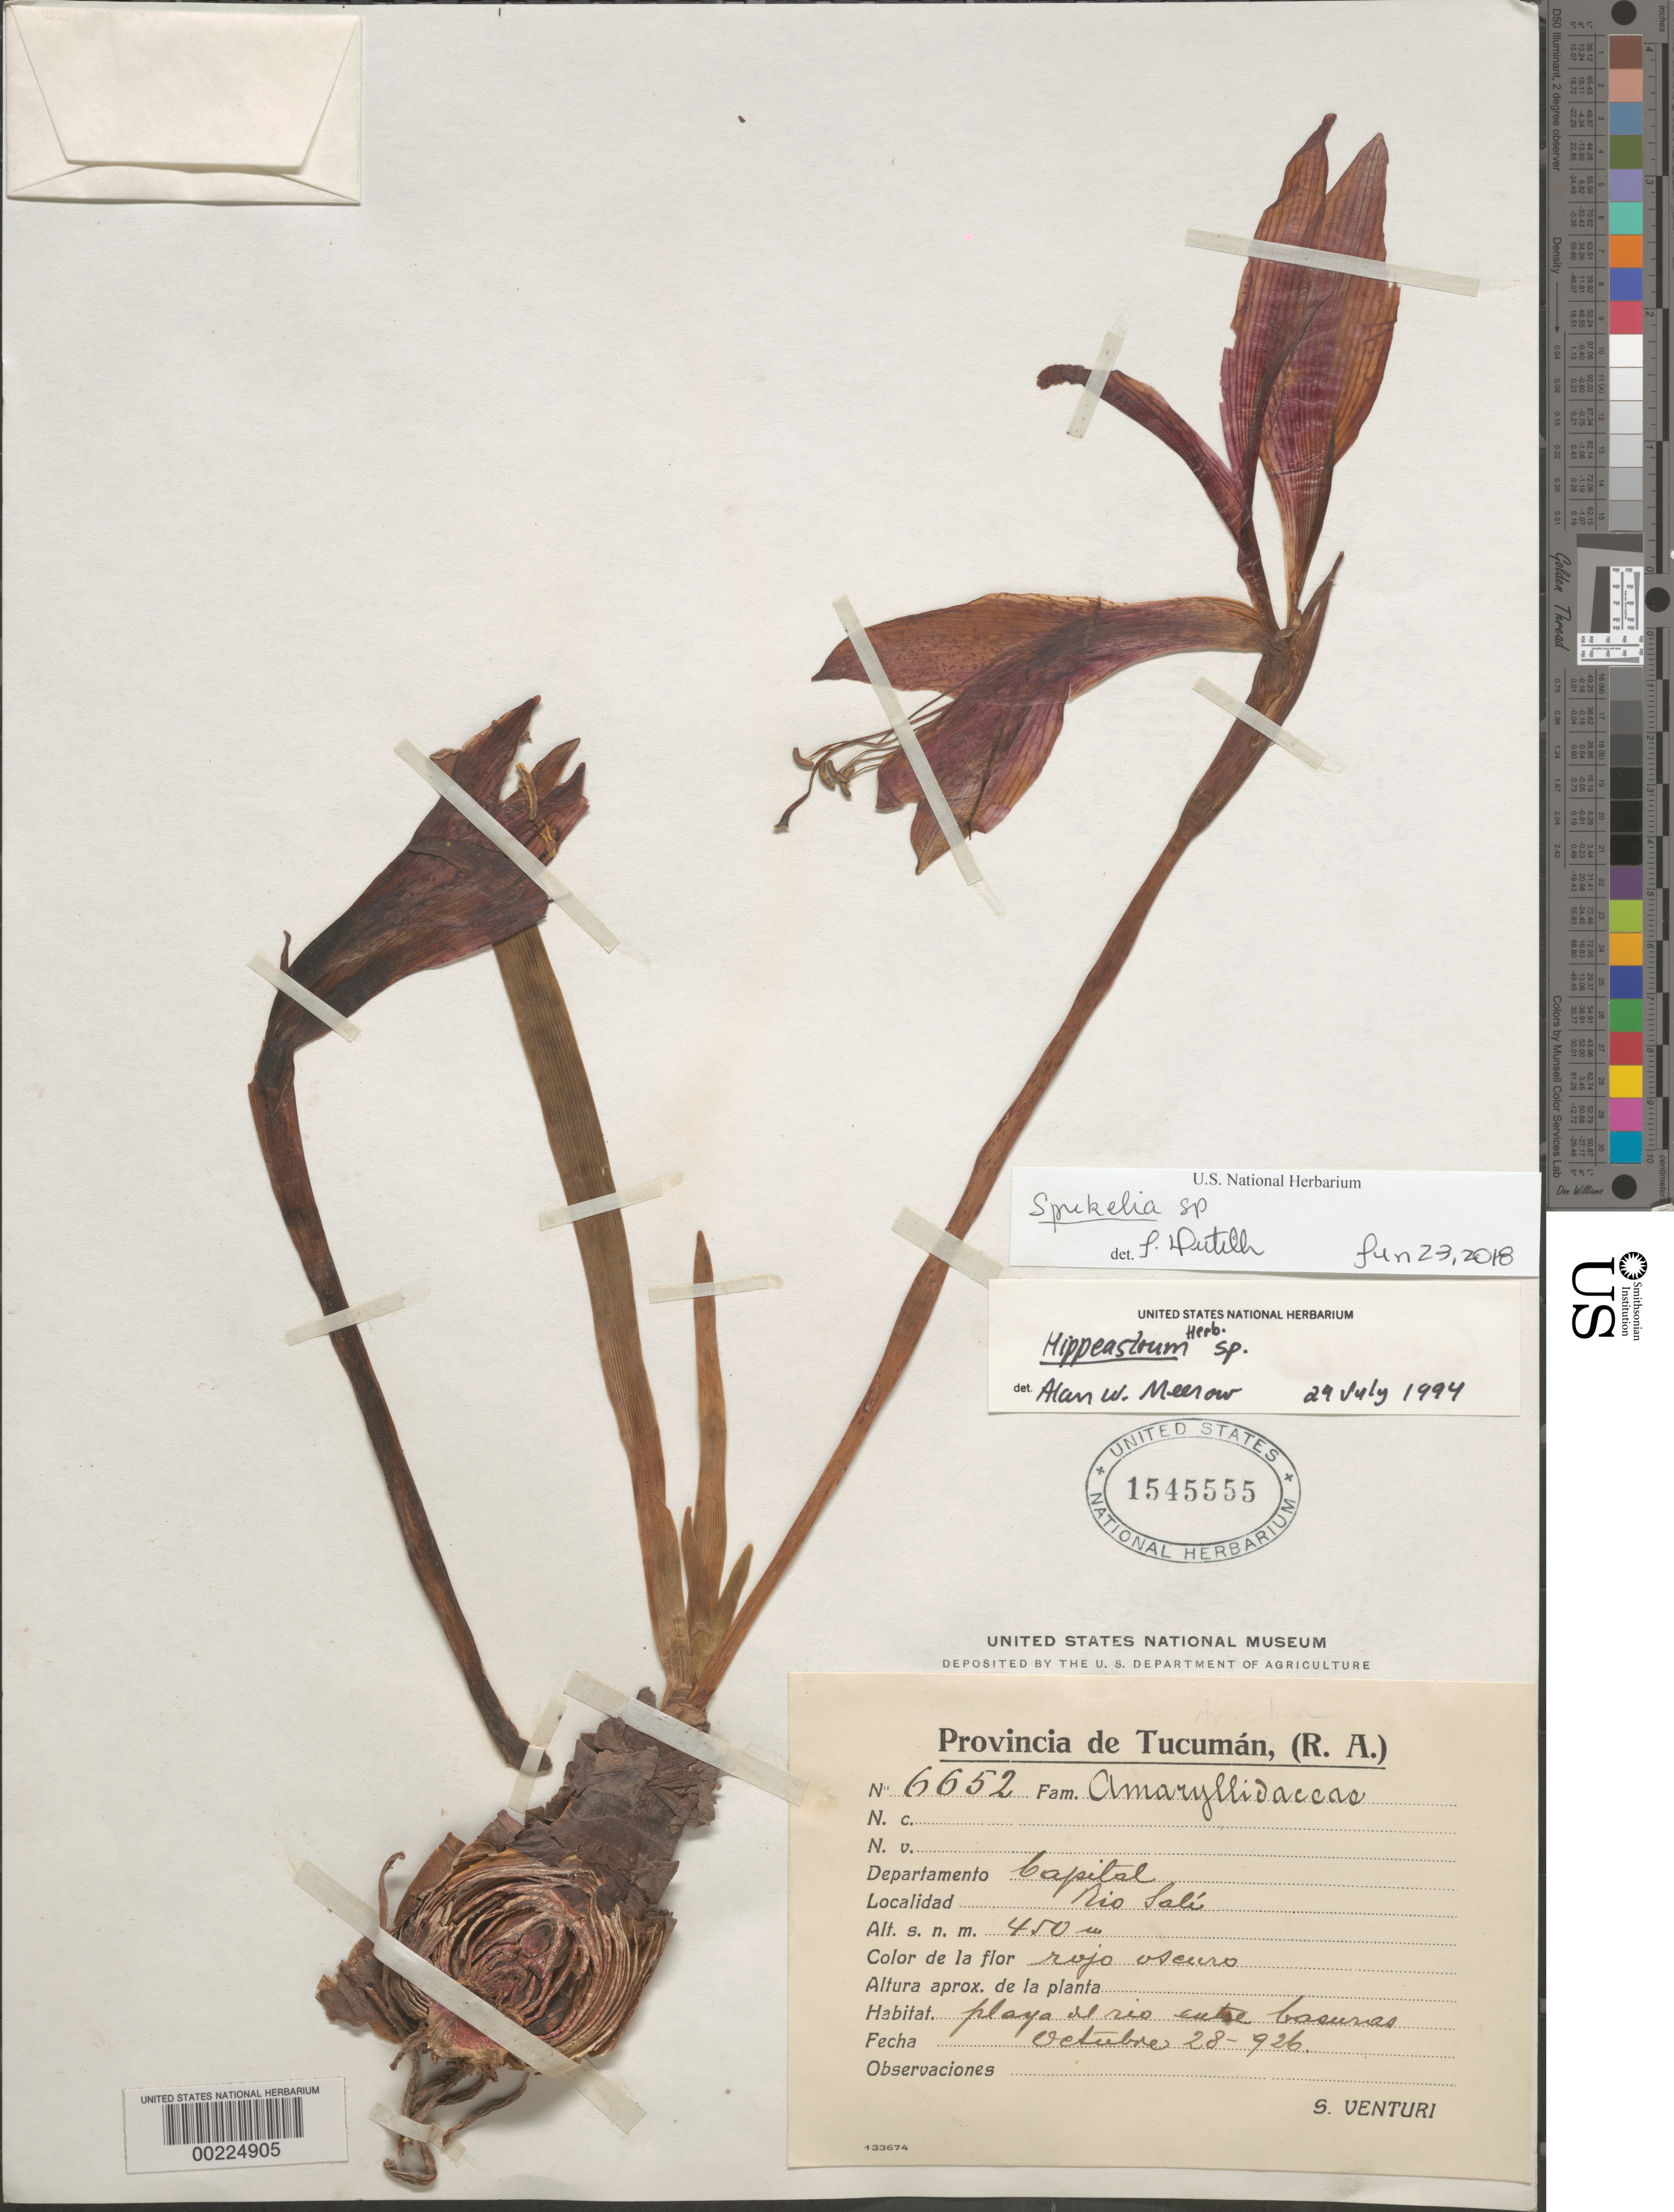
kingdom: Plantae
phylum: Tracheophyta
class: Liliopsida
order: Asparagales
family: Amaryllidaceae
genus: Sprekelia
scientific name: Sprekelia sp.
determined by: Dutilh, Julie H. A.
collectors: S. Venturi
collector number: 6652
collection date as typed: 28 Oct 1926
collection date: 1926-10-28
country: Argentina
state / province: Tucumán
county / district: Capital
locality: Rio Sali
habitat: Shore of the river between rubbish piles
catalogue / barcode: US 1545555